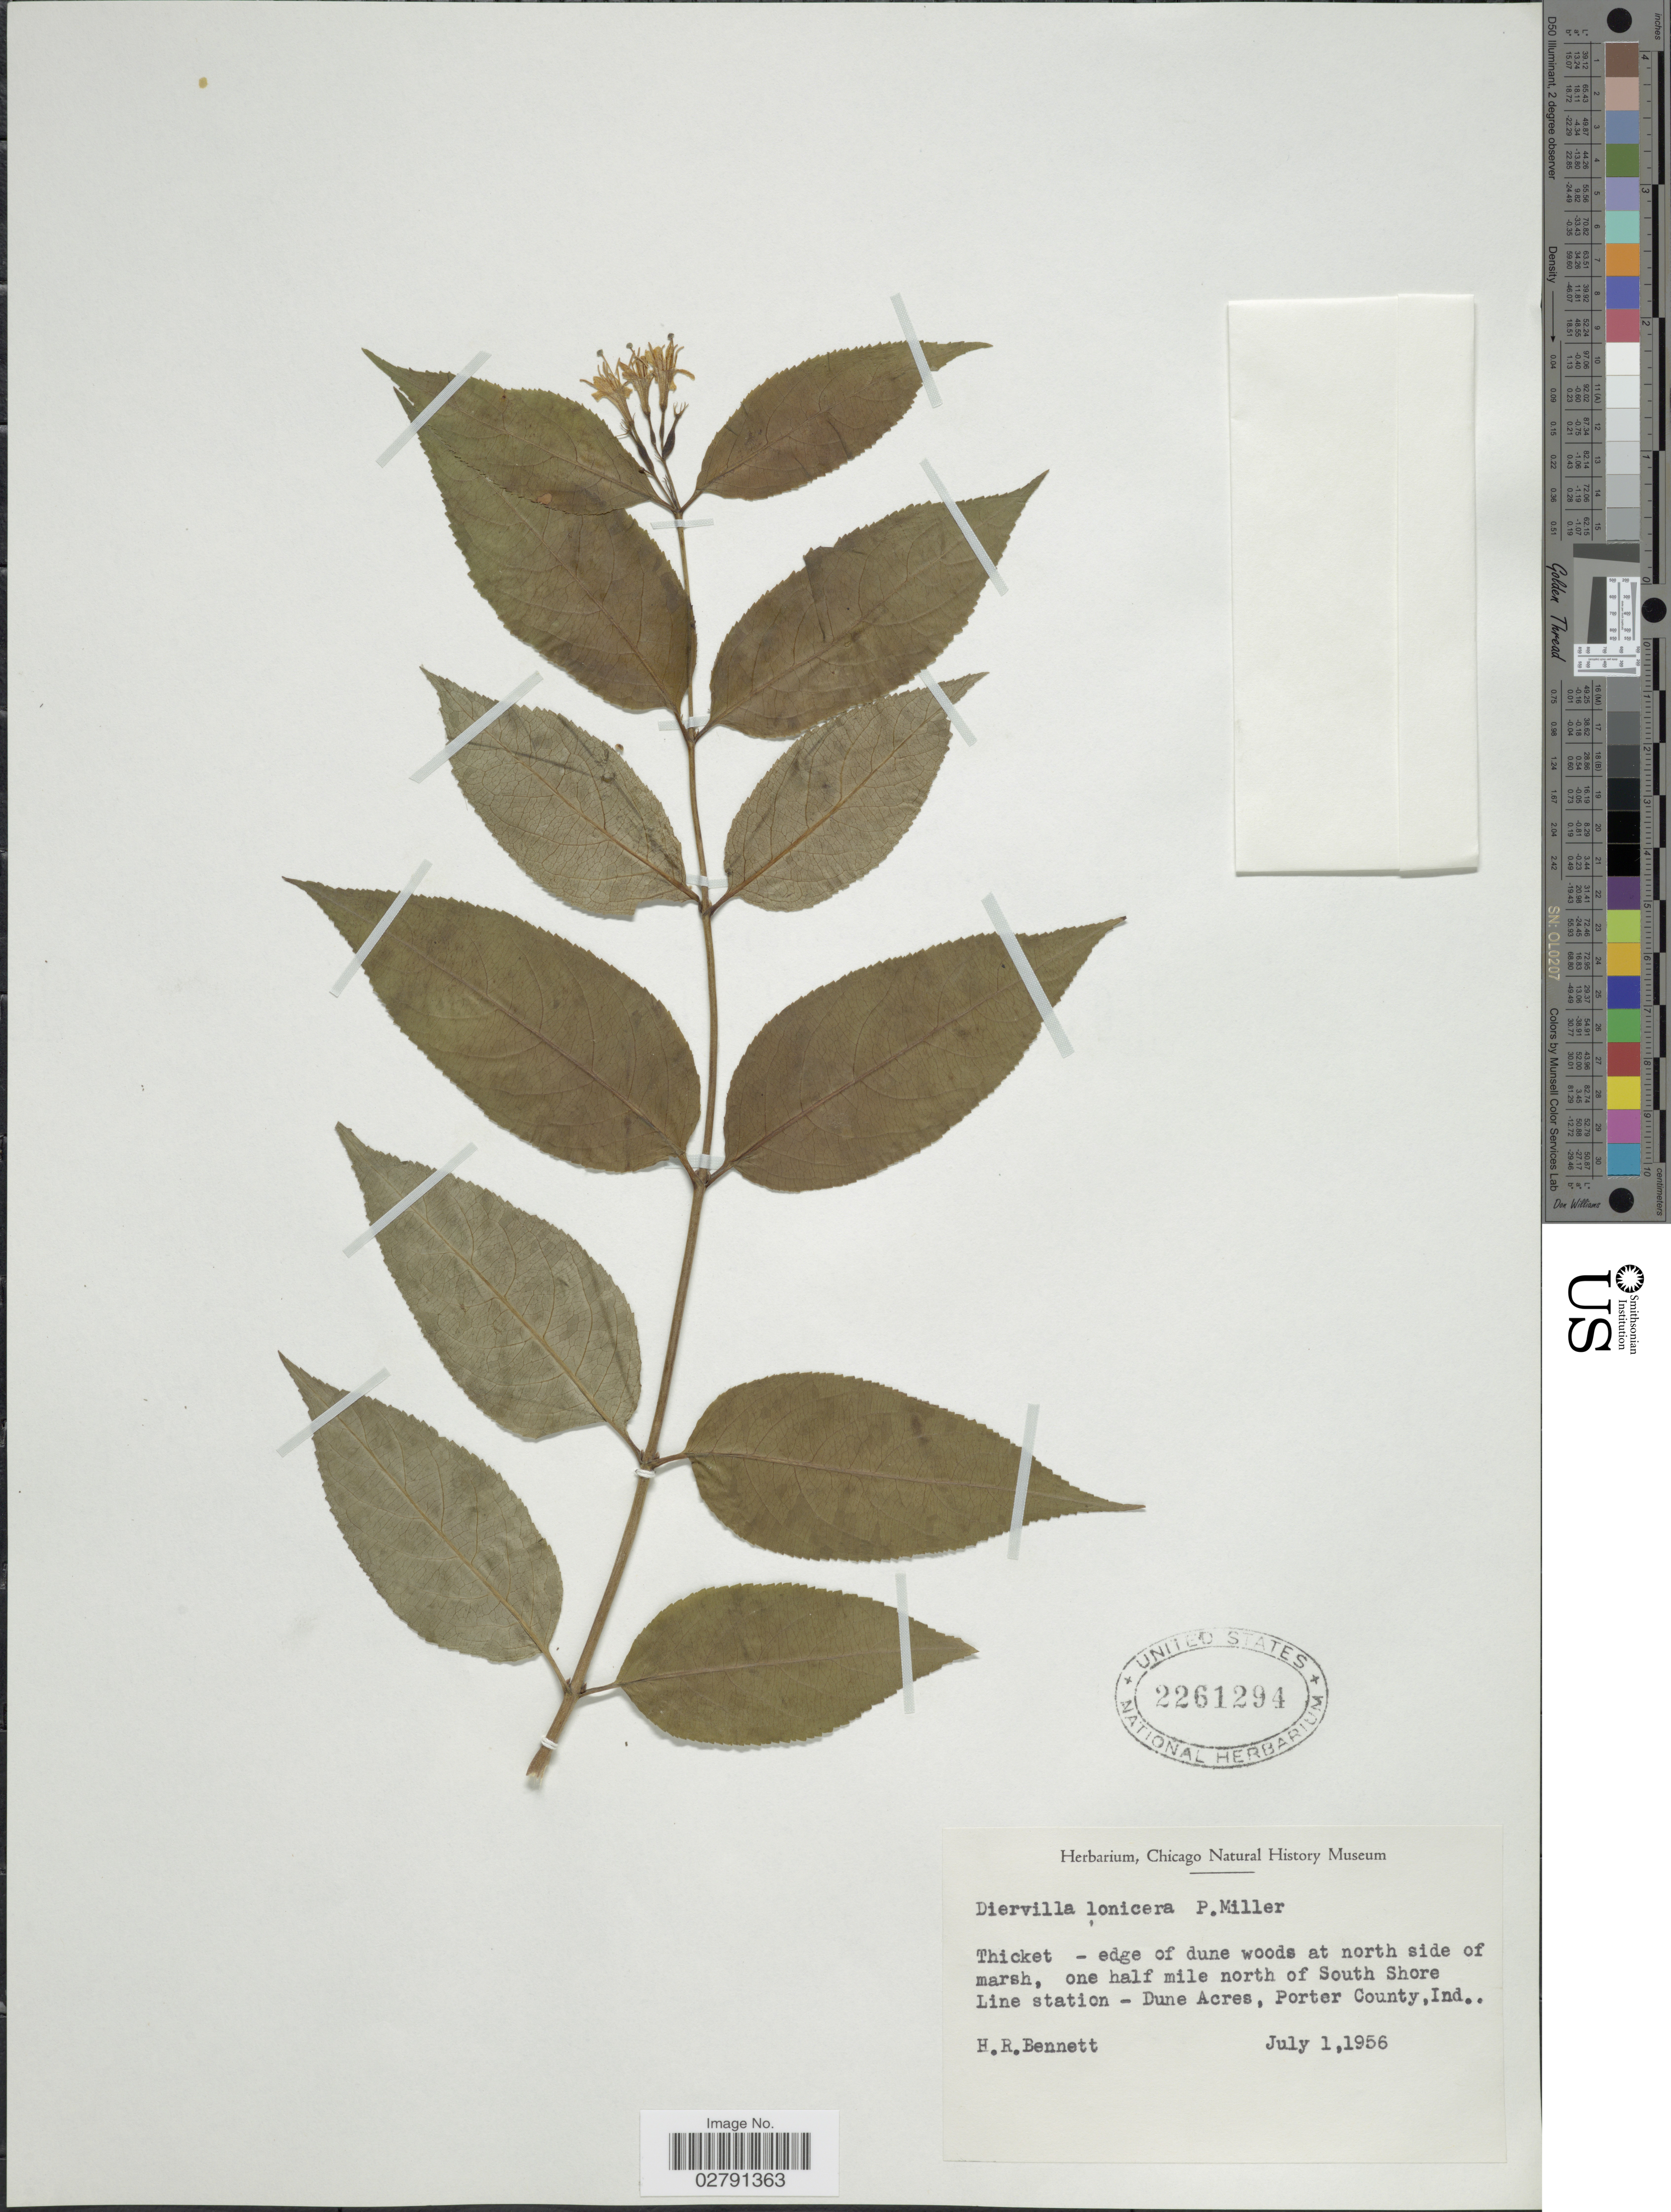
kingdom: Plantae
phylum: Tracheophyta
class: Magnoliopsida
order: Dipsacales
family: Caprifoliaceae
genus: Diervilla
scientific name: Diervilla lonicera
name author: Mill.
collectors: H. R. Bennett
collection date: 1956-07-01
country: United States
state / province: Indiana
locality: One half mile north of South Shore Line station, Dune Acres, Porter County, Ind.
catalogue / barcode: US 2261294